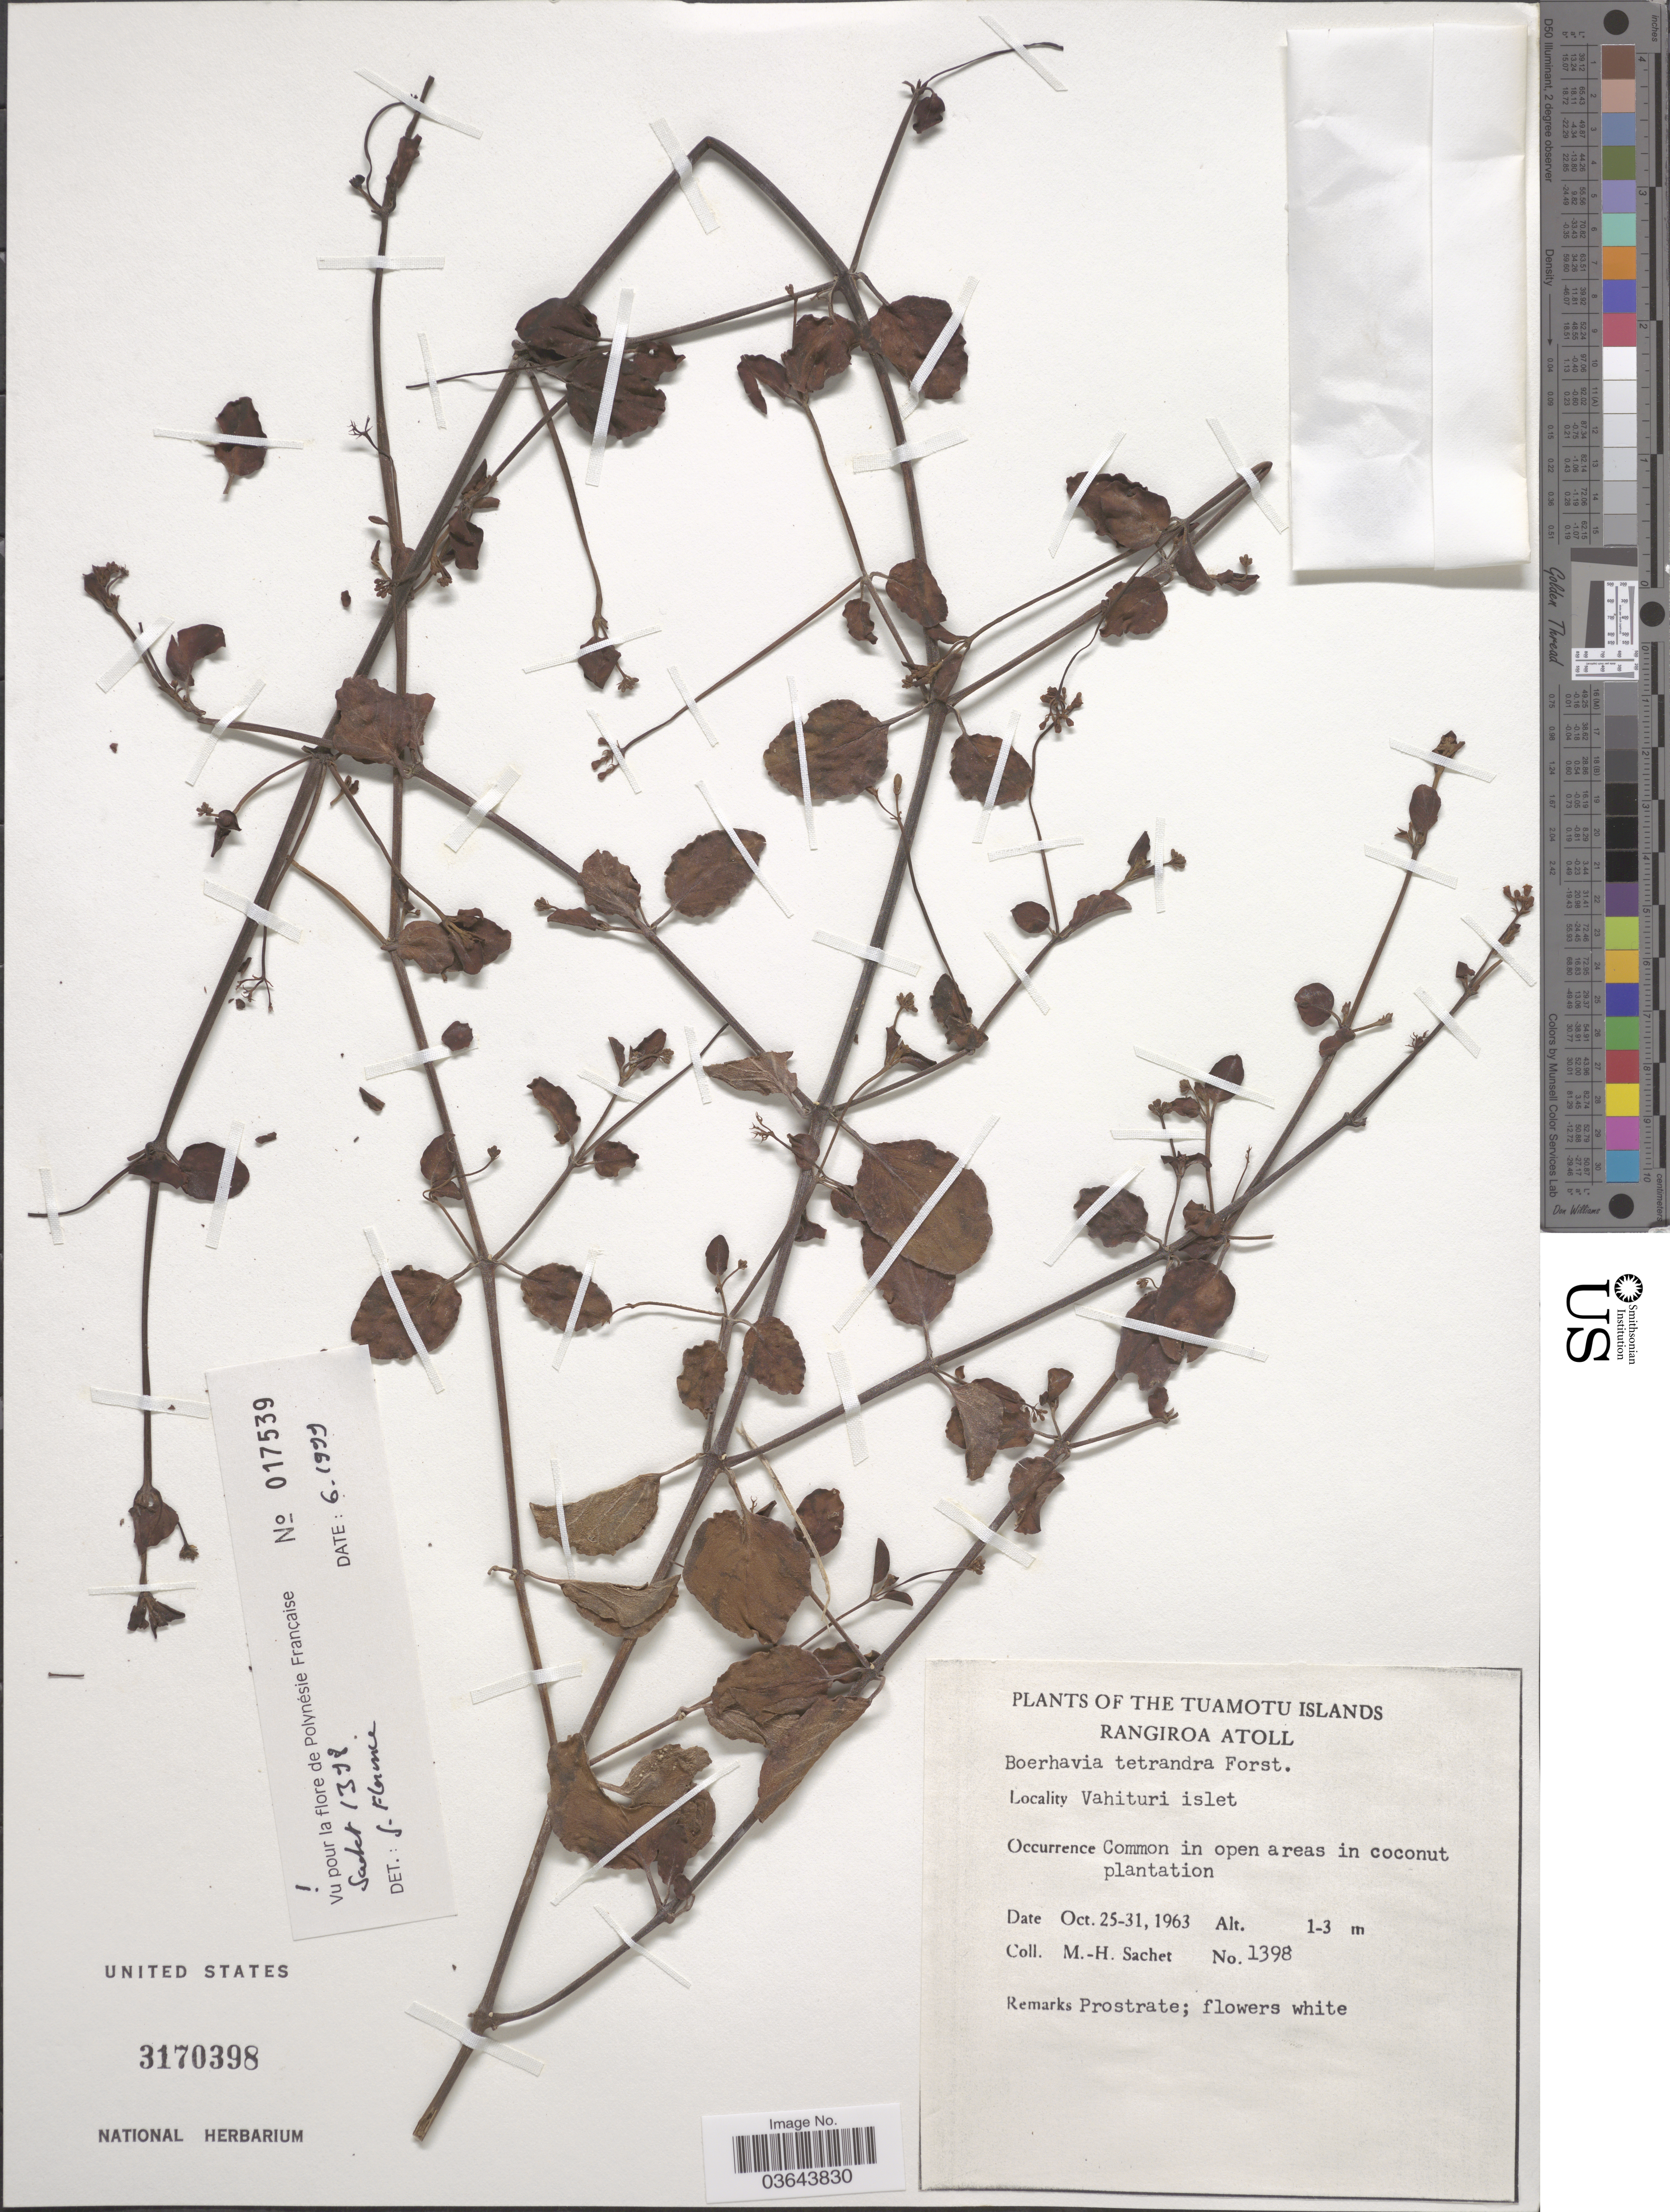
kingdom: Plantae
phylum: Tracheophyta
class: Magnoliopsida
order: Caryophyllales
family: Nyctaginaceae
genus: Boerhavia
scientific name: Boerhavia tetrandra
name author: G. Forst.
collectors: M.-H. Sachet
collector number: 1398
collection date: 1963-10-25/1963-10-31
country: French Polynesia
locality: The Tuamotu Islands. Rangiroa Atoll. Vahituri islet.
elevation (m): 1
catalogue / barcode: US 3170398